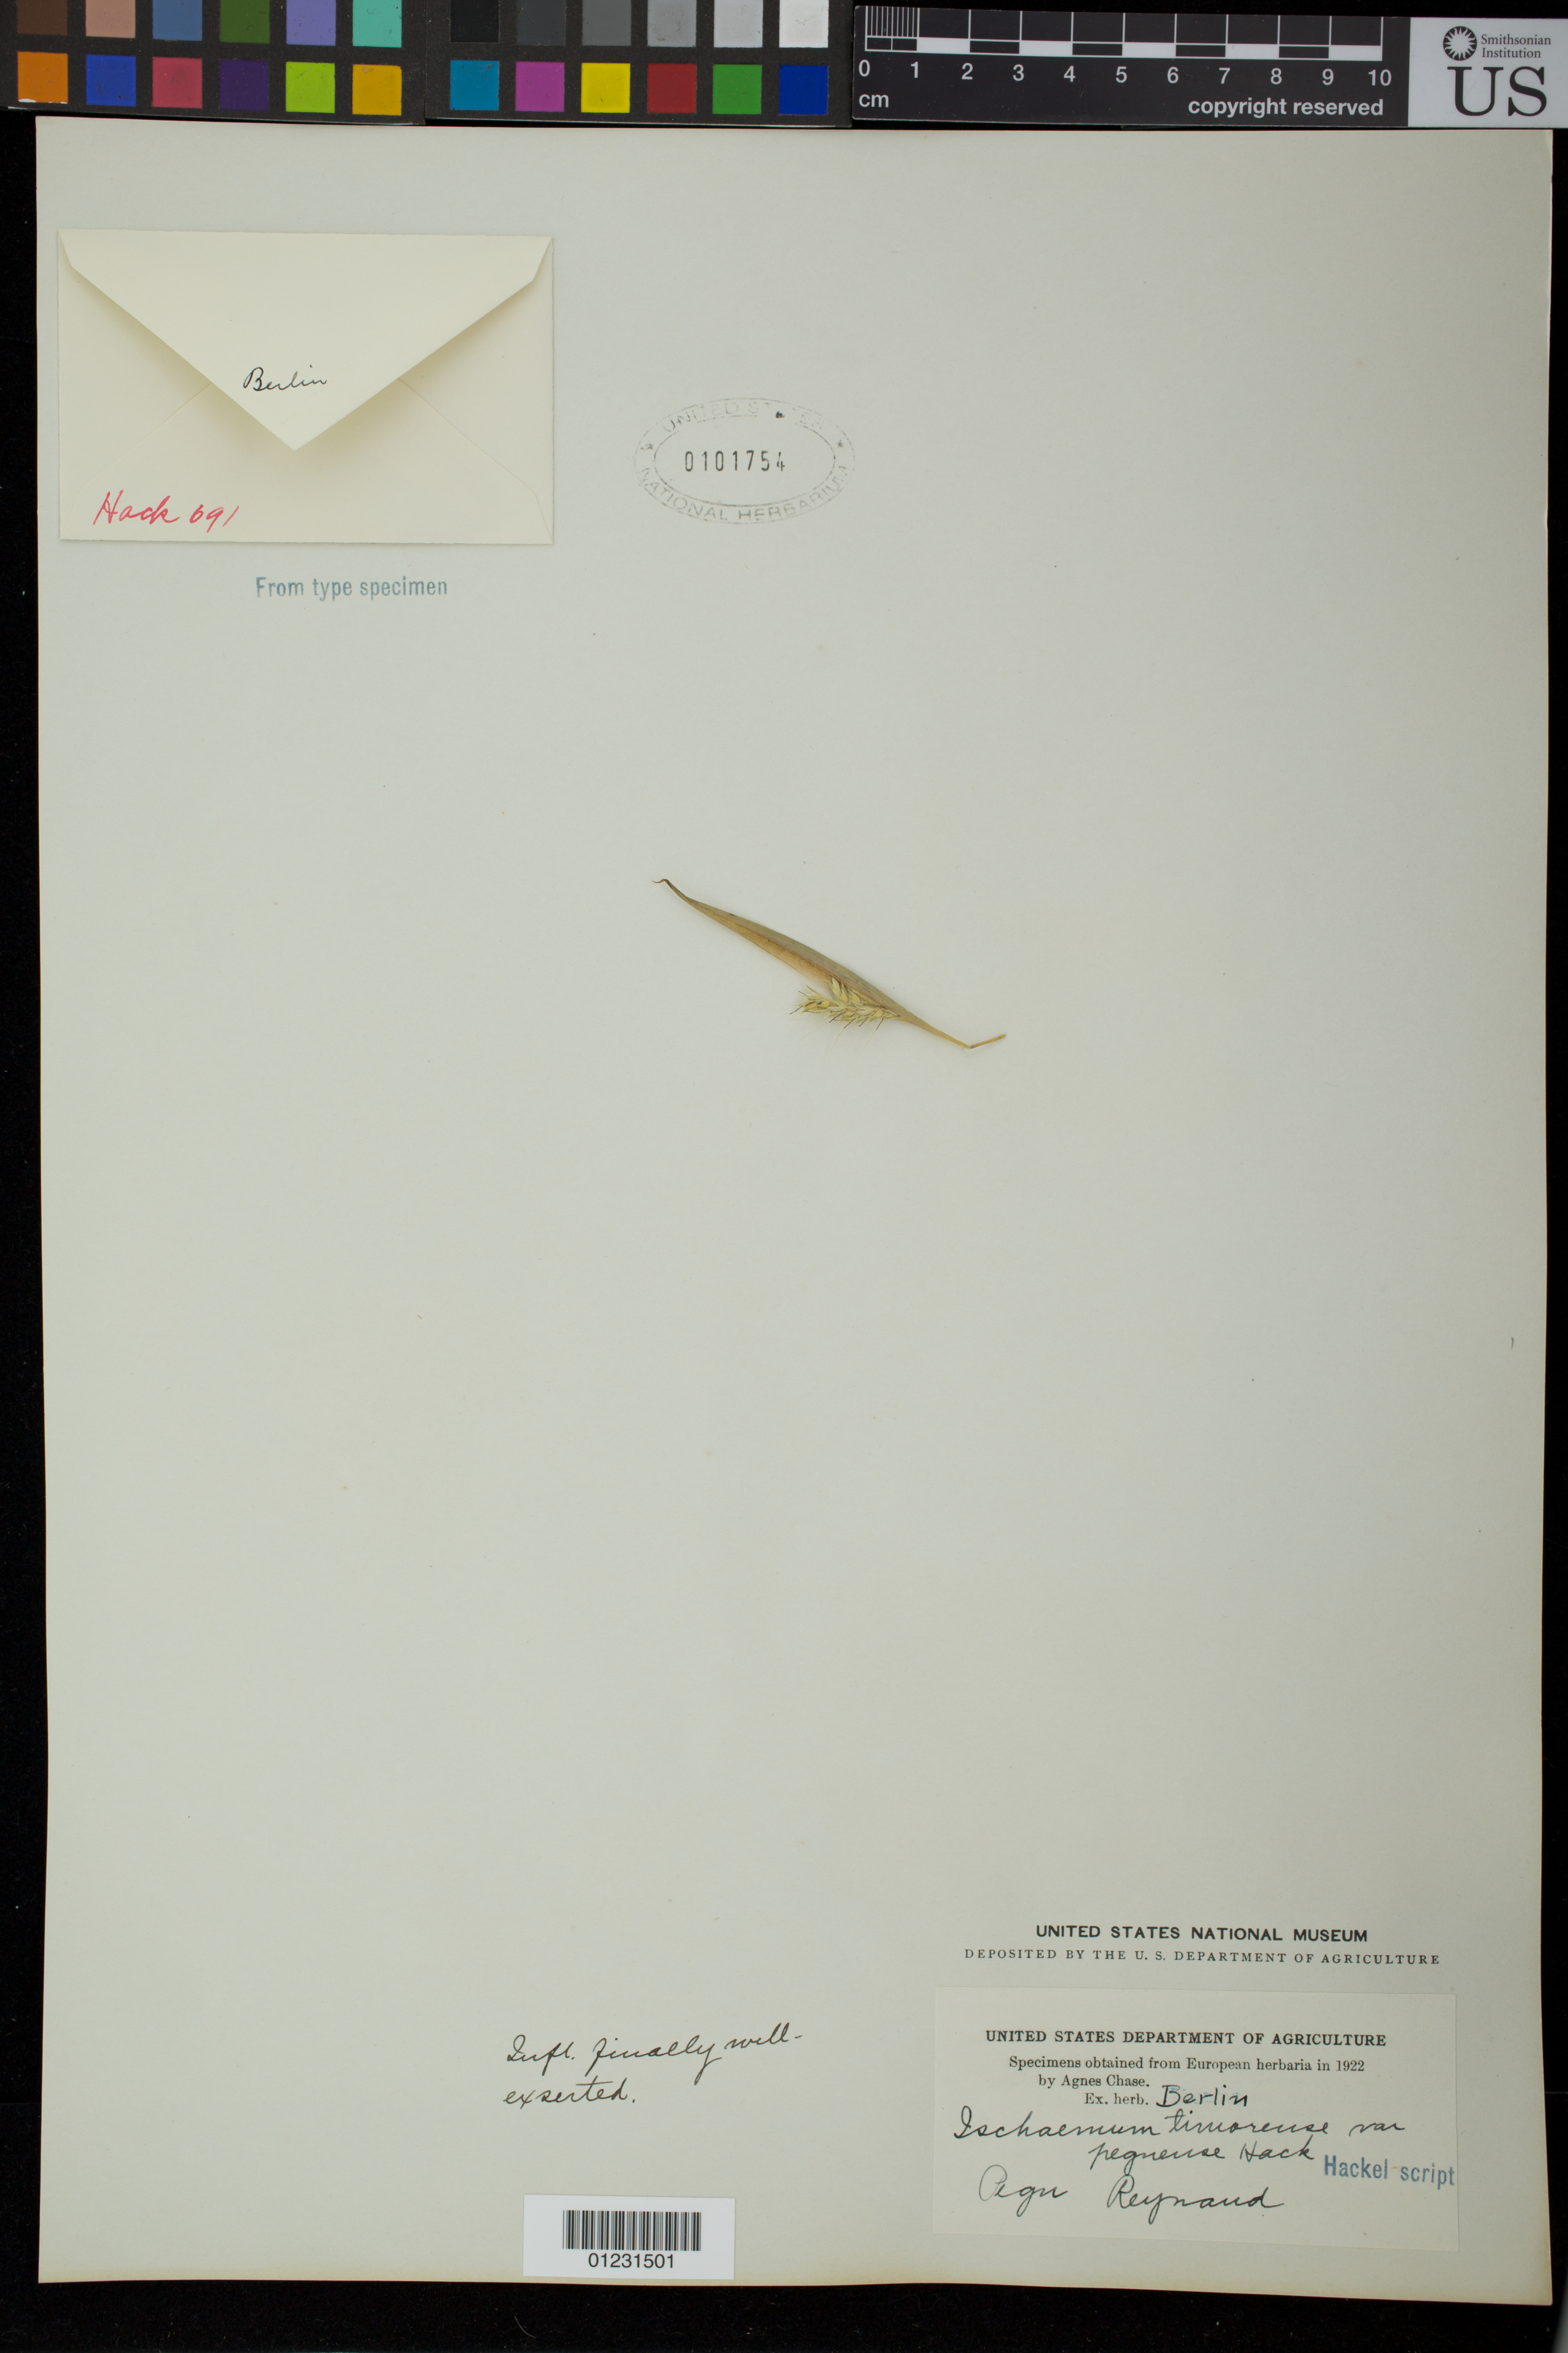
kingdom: Plantae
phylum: Tracheophyta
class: Liliopsida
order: Poales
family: Poaceae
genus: Ischaemum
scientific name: Ischaemum timorense var. peguense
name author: Hack.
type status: Syntype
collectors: A. Reynaud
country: Myanmar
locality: Pegu Island.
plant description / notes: Fragmentary material of type specimen ex herb. Berlin.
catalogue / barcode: US 101754